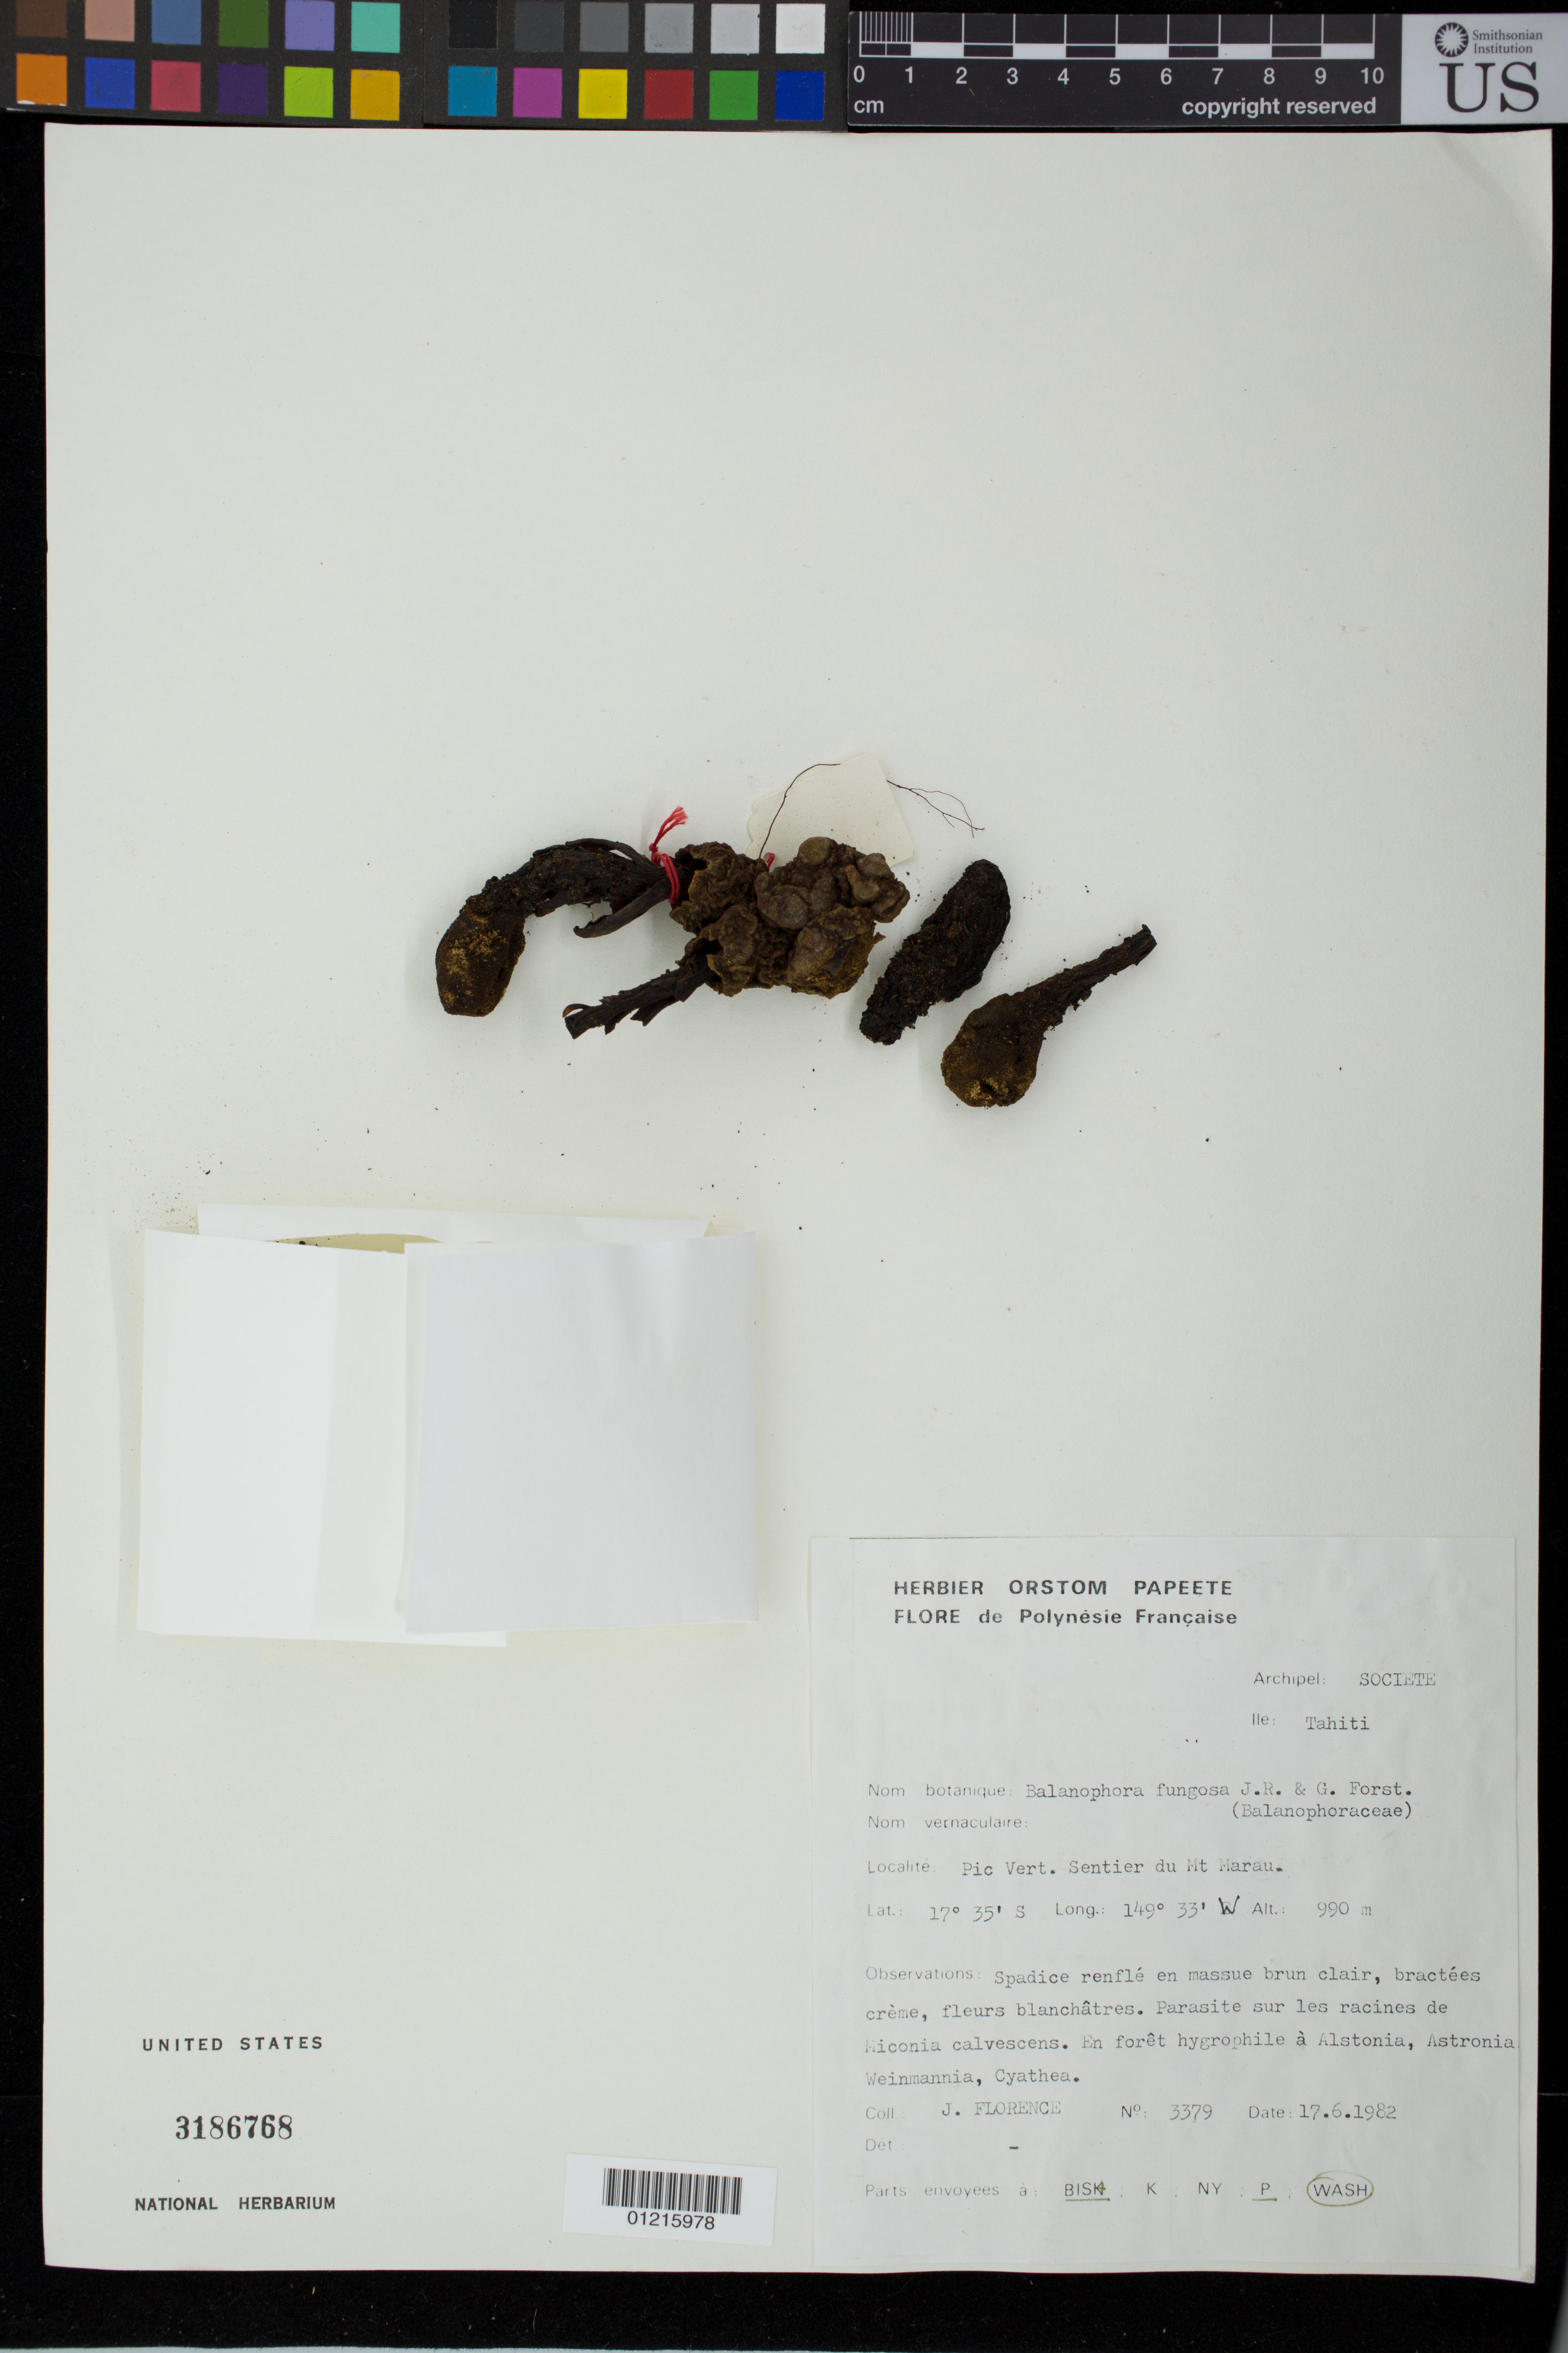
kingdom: Plantae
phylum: Tracheophyta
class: Magnoliopsida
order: Santalales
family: Balanophoraceae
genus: Balanophora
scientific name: Balanophora fungosa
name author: J.R. Forst. & G. Forst.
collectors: J. Florence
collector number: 3379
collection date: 1982-06-17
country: French Polynesia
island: Tahiti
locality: Pic vert. Sentier du Mt. Marau.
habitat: En forèt hygrophile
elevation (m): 990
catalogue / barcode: US 3186768